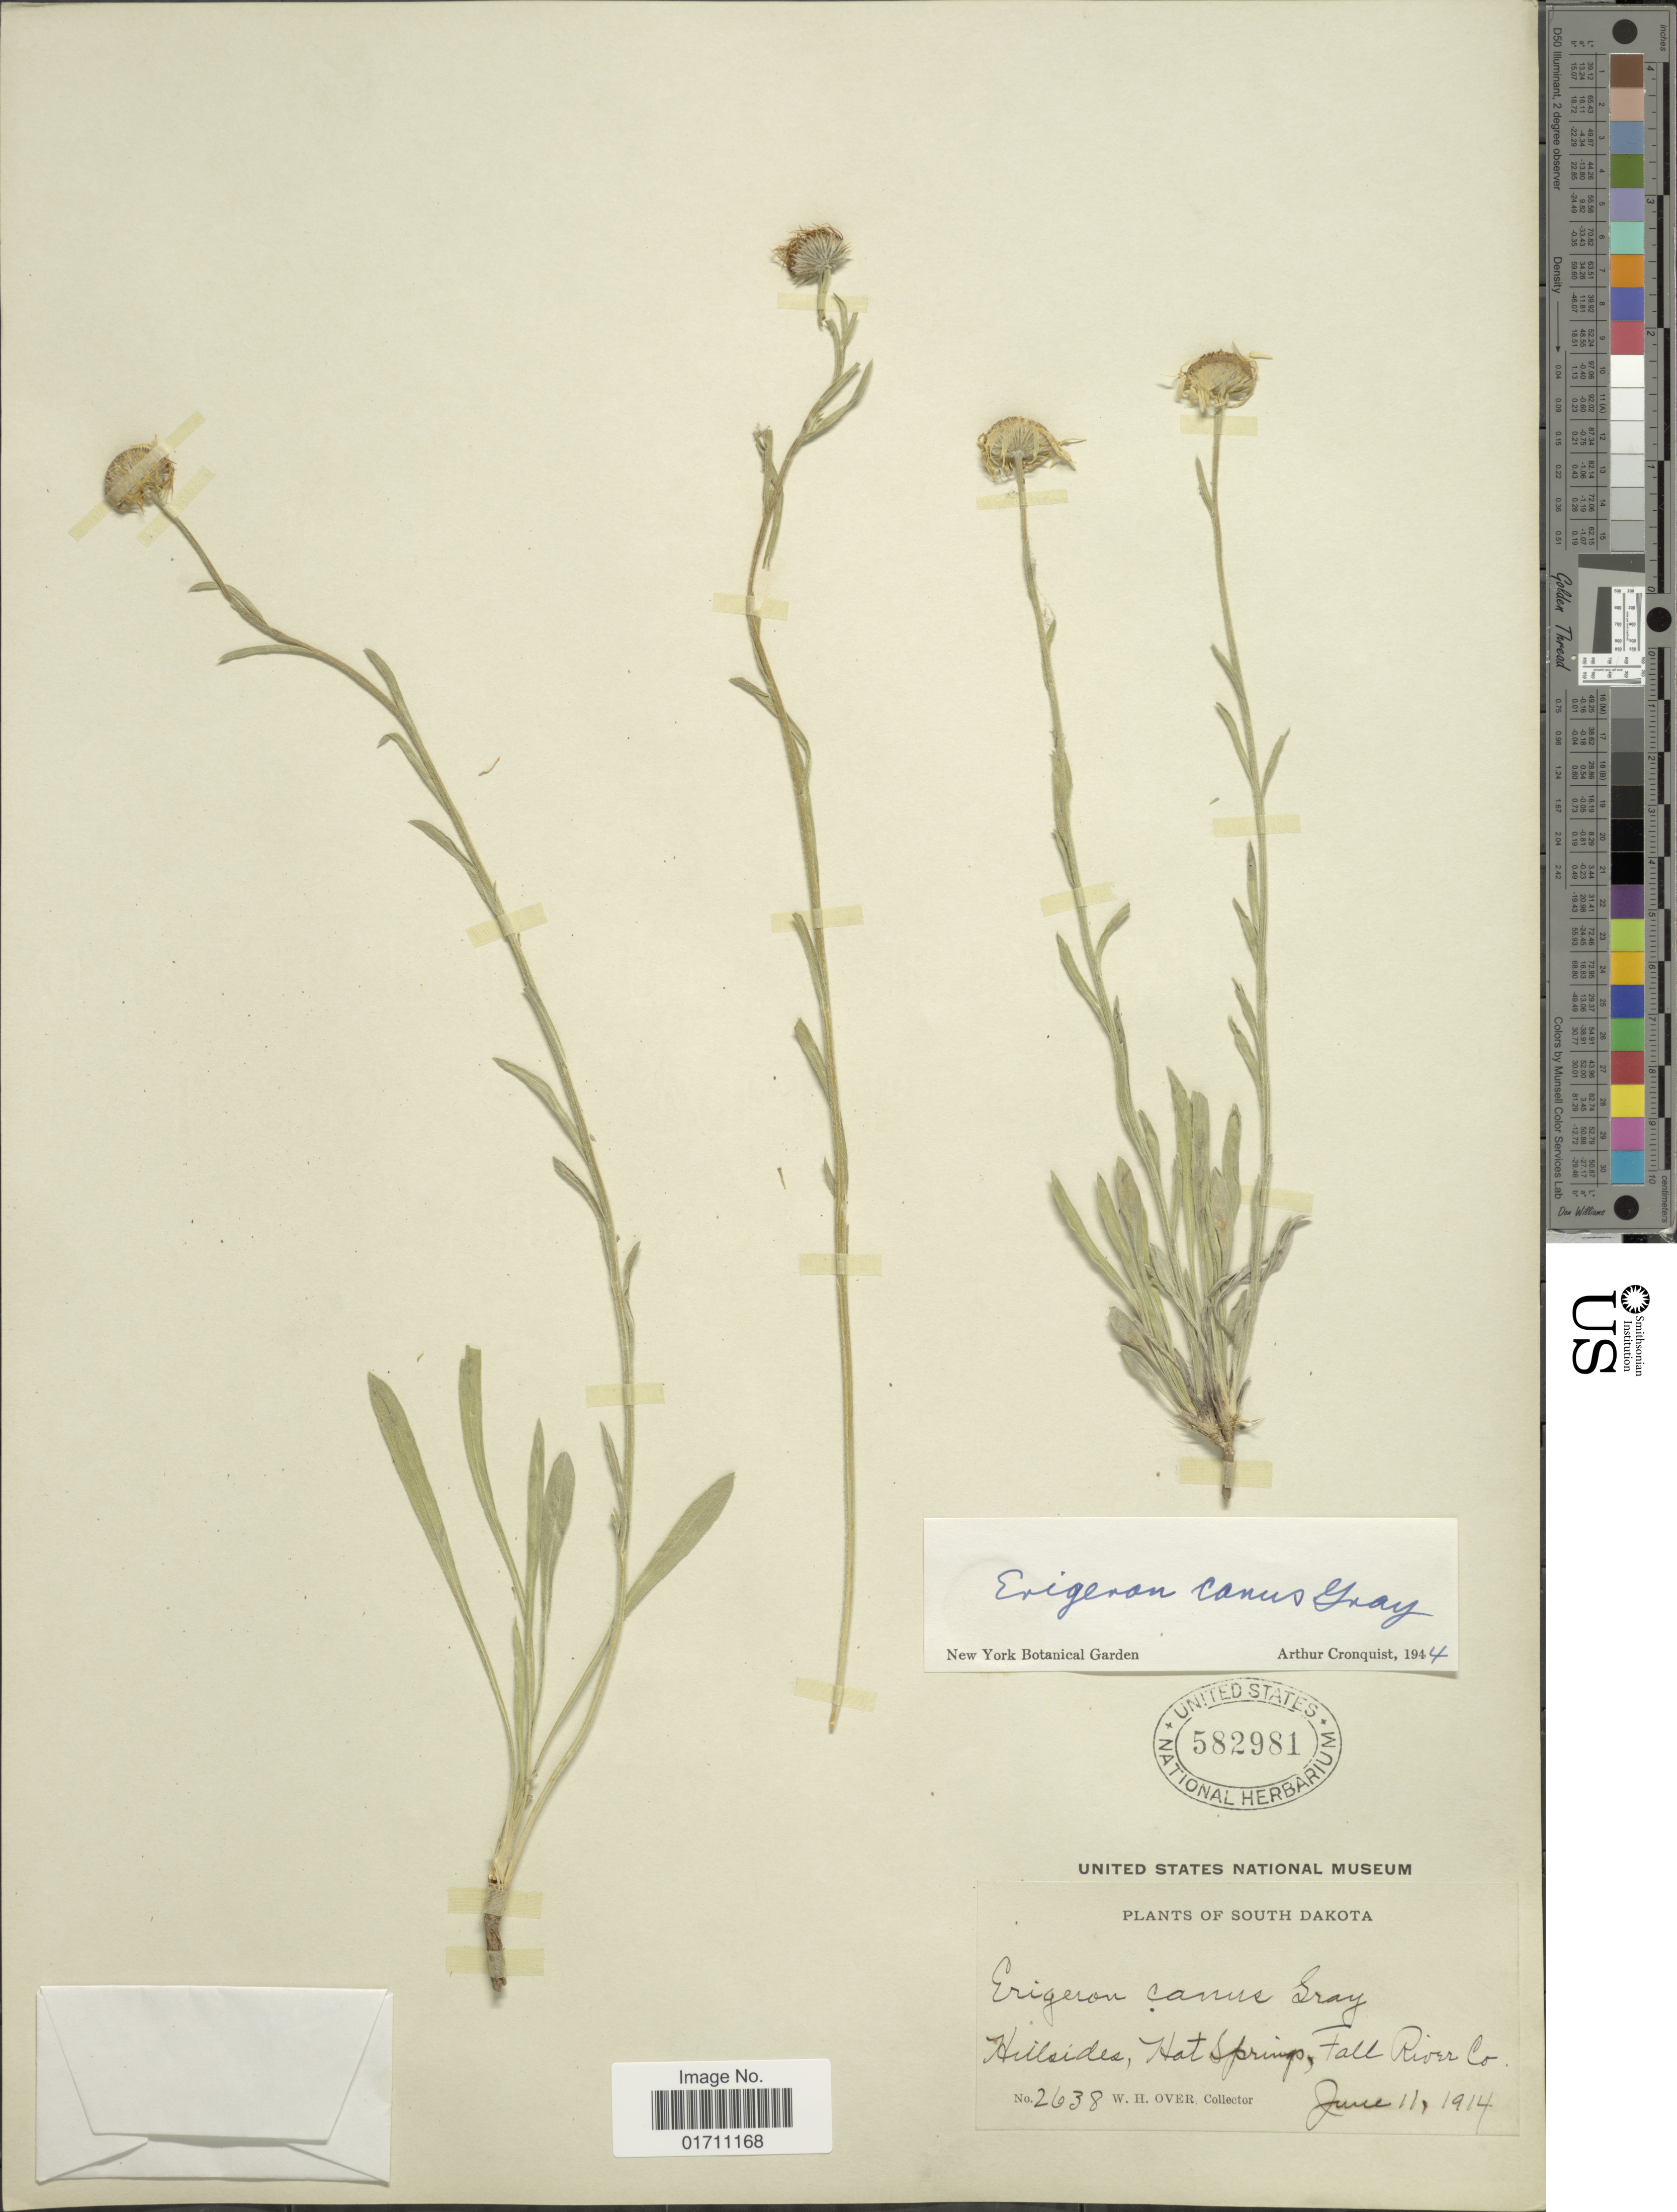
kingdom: Plantae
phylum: Tracheophyta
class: Magnoliopsida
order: Asterales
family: Asteraceae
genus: Erigeron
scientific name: Erigeron canus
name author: A. Gray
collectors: W. Over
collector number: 2638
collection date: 1914-06-11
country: United States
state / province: South Dakota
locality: Hillsides, Hot Springs, Fall River Co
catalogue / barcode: US 582981